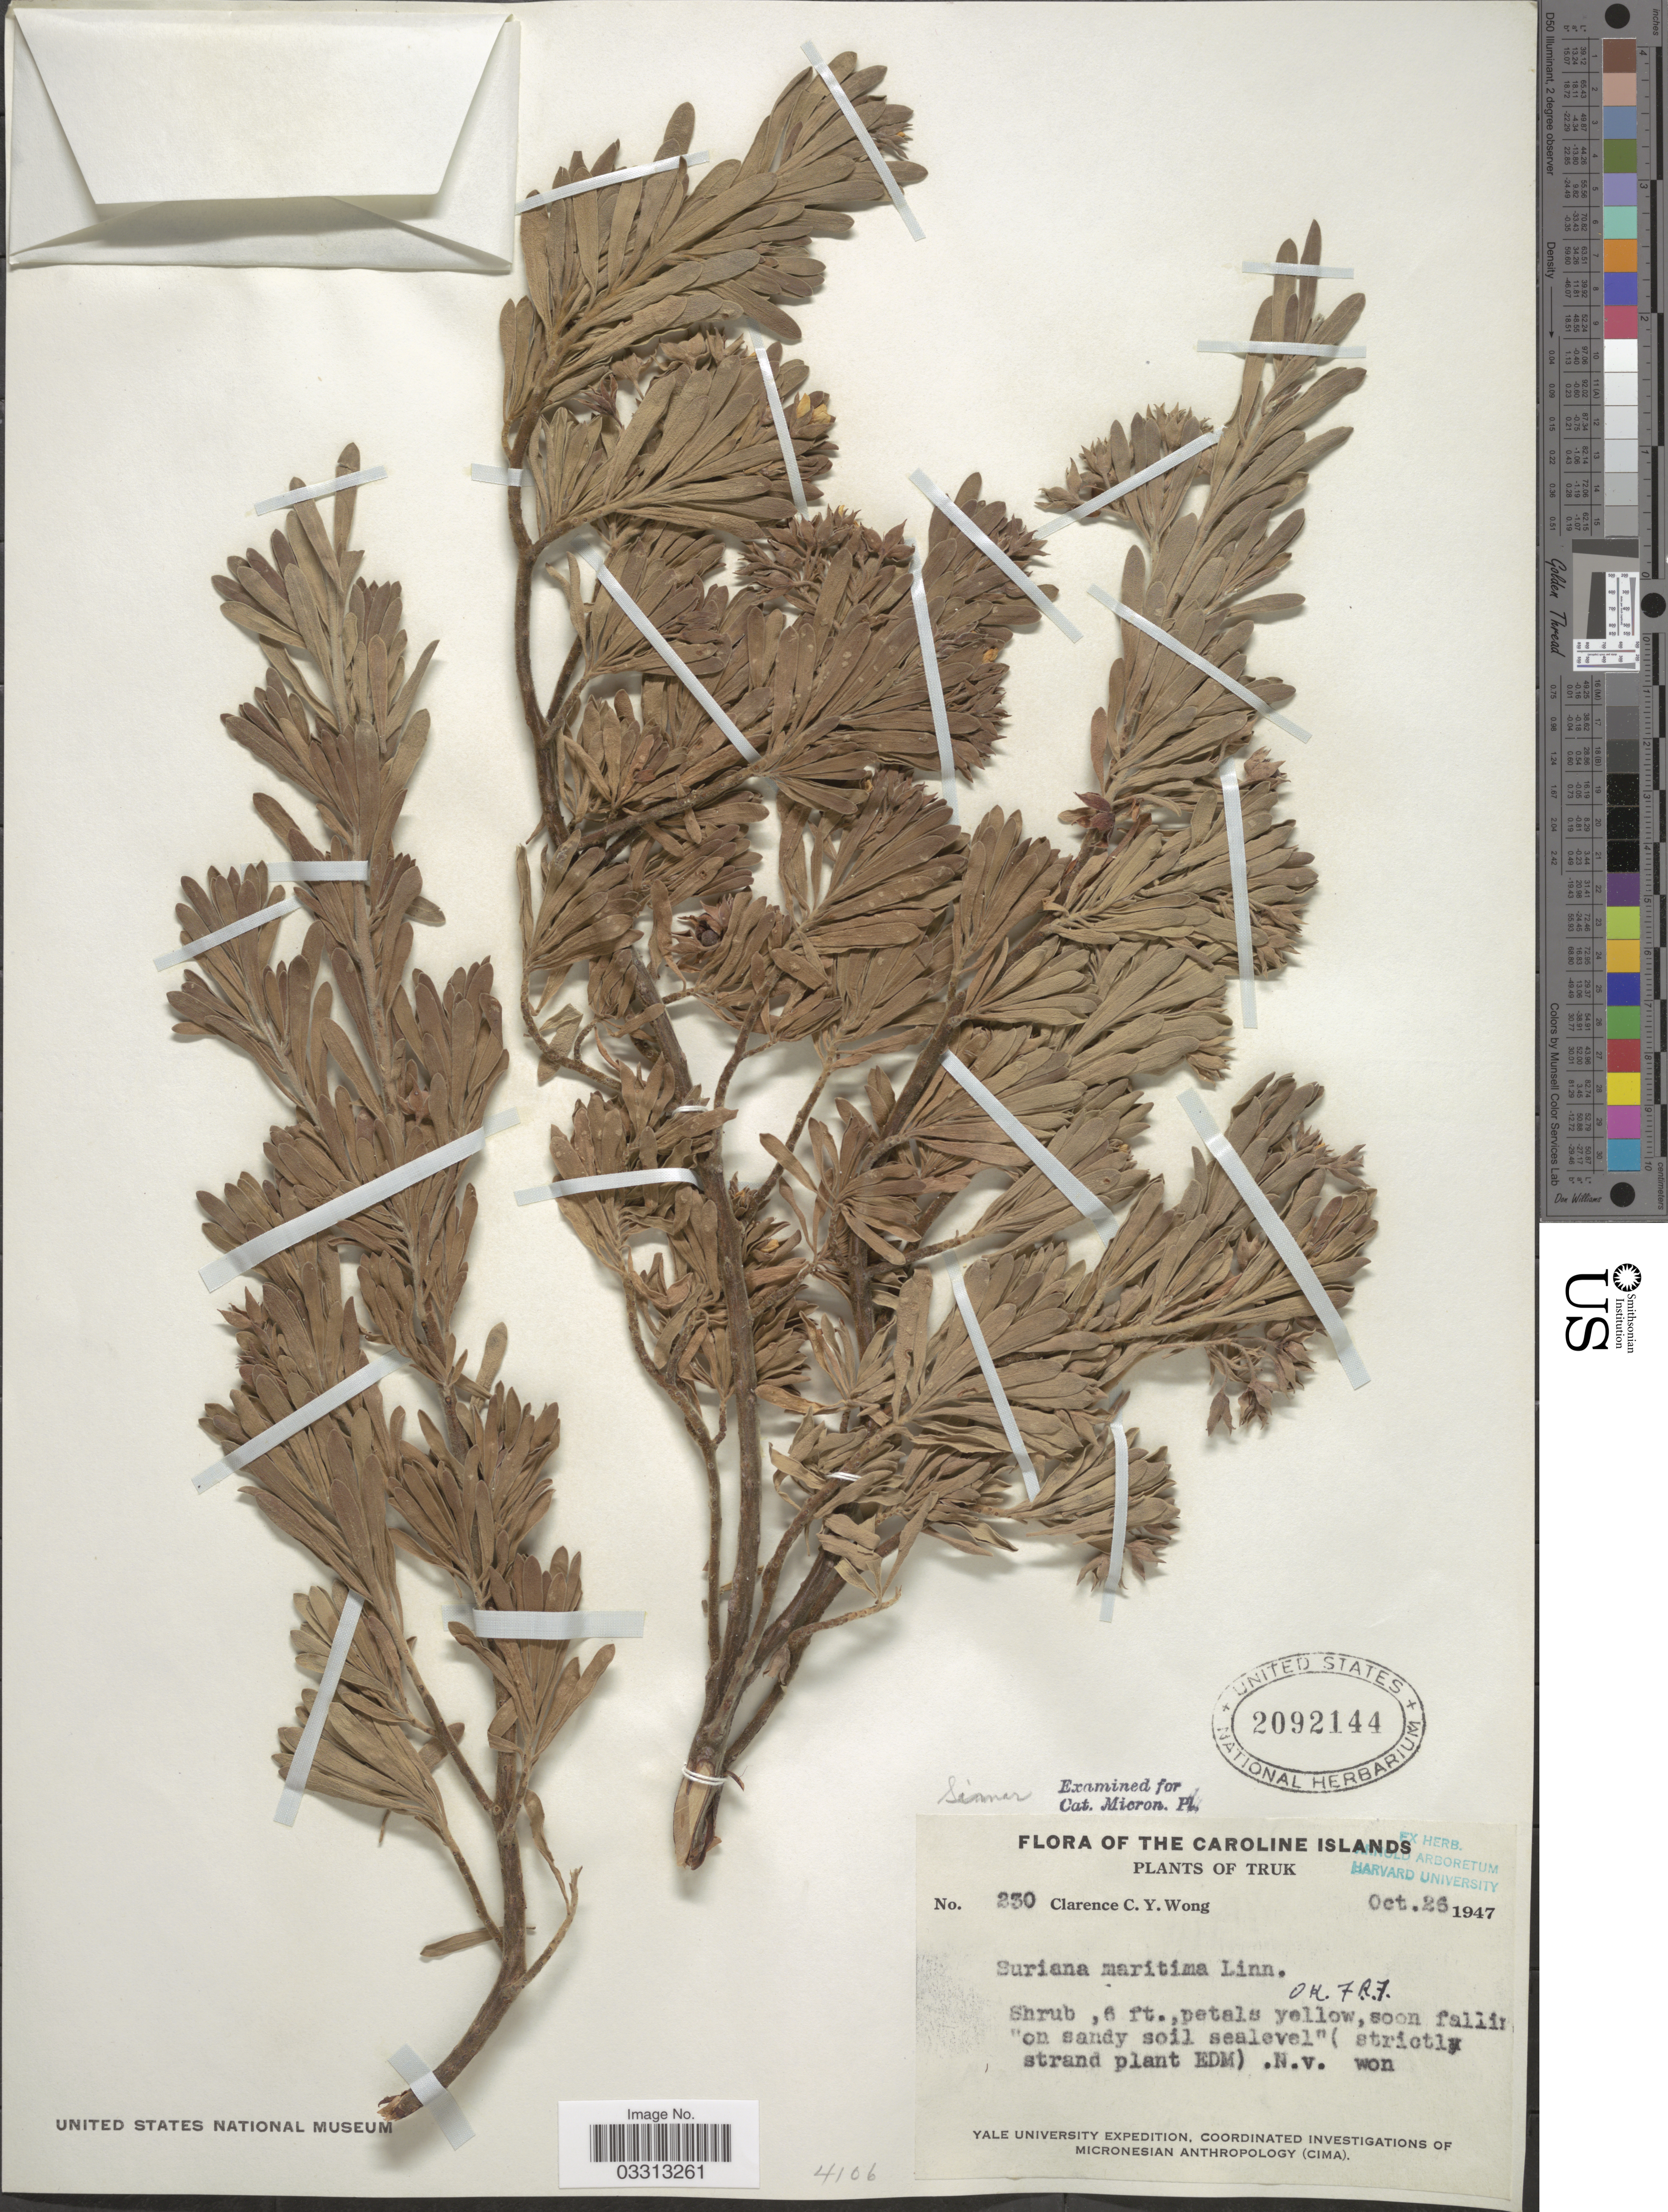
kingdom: Plantae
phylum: Tracheophyta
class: Magnoliopsida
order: Fabales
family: Surianaceae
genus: Suriana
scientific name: Suriana maritima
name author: L.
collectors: C. Wong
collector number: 230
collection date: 1947-10-26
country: Micronesia, Federated States of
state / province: Truk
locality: The Caroline Islands. Truk.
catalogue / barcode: US 2092144